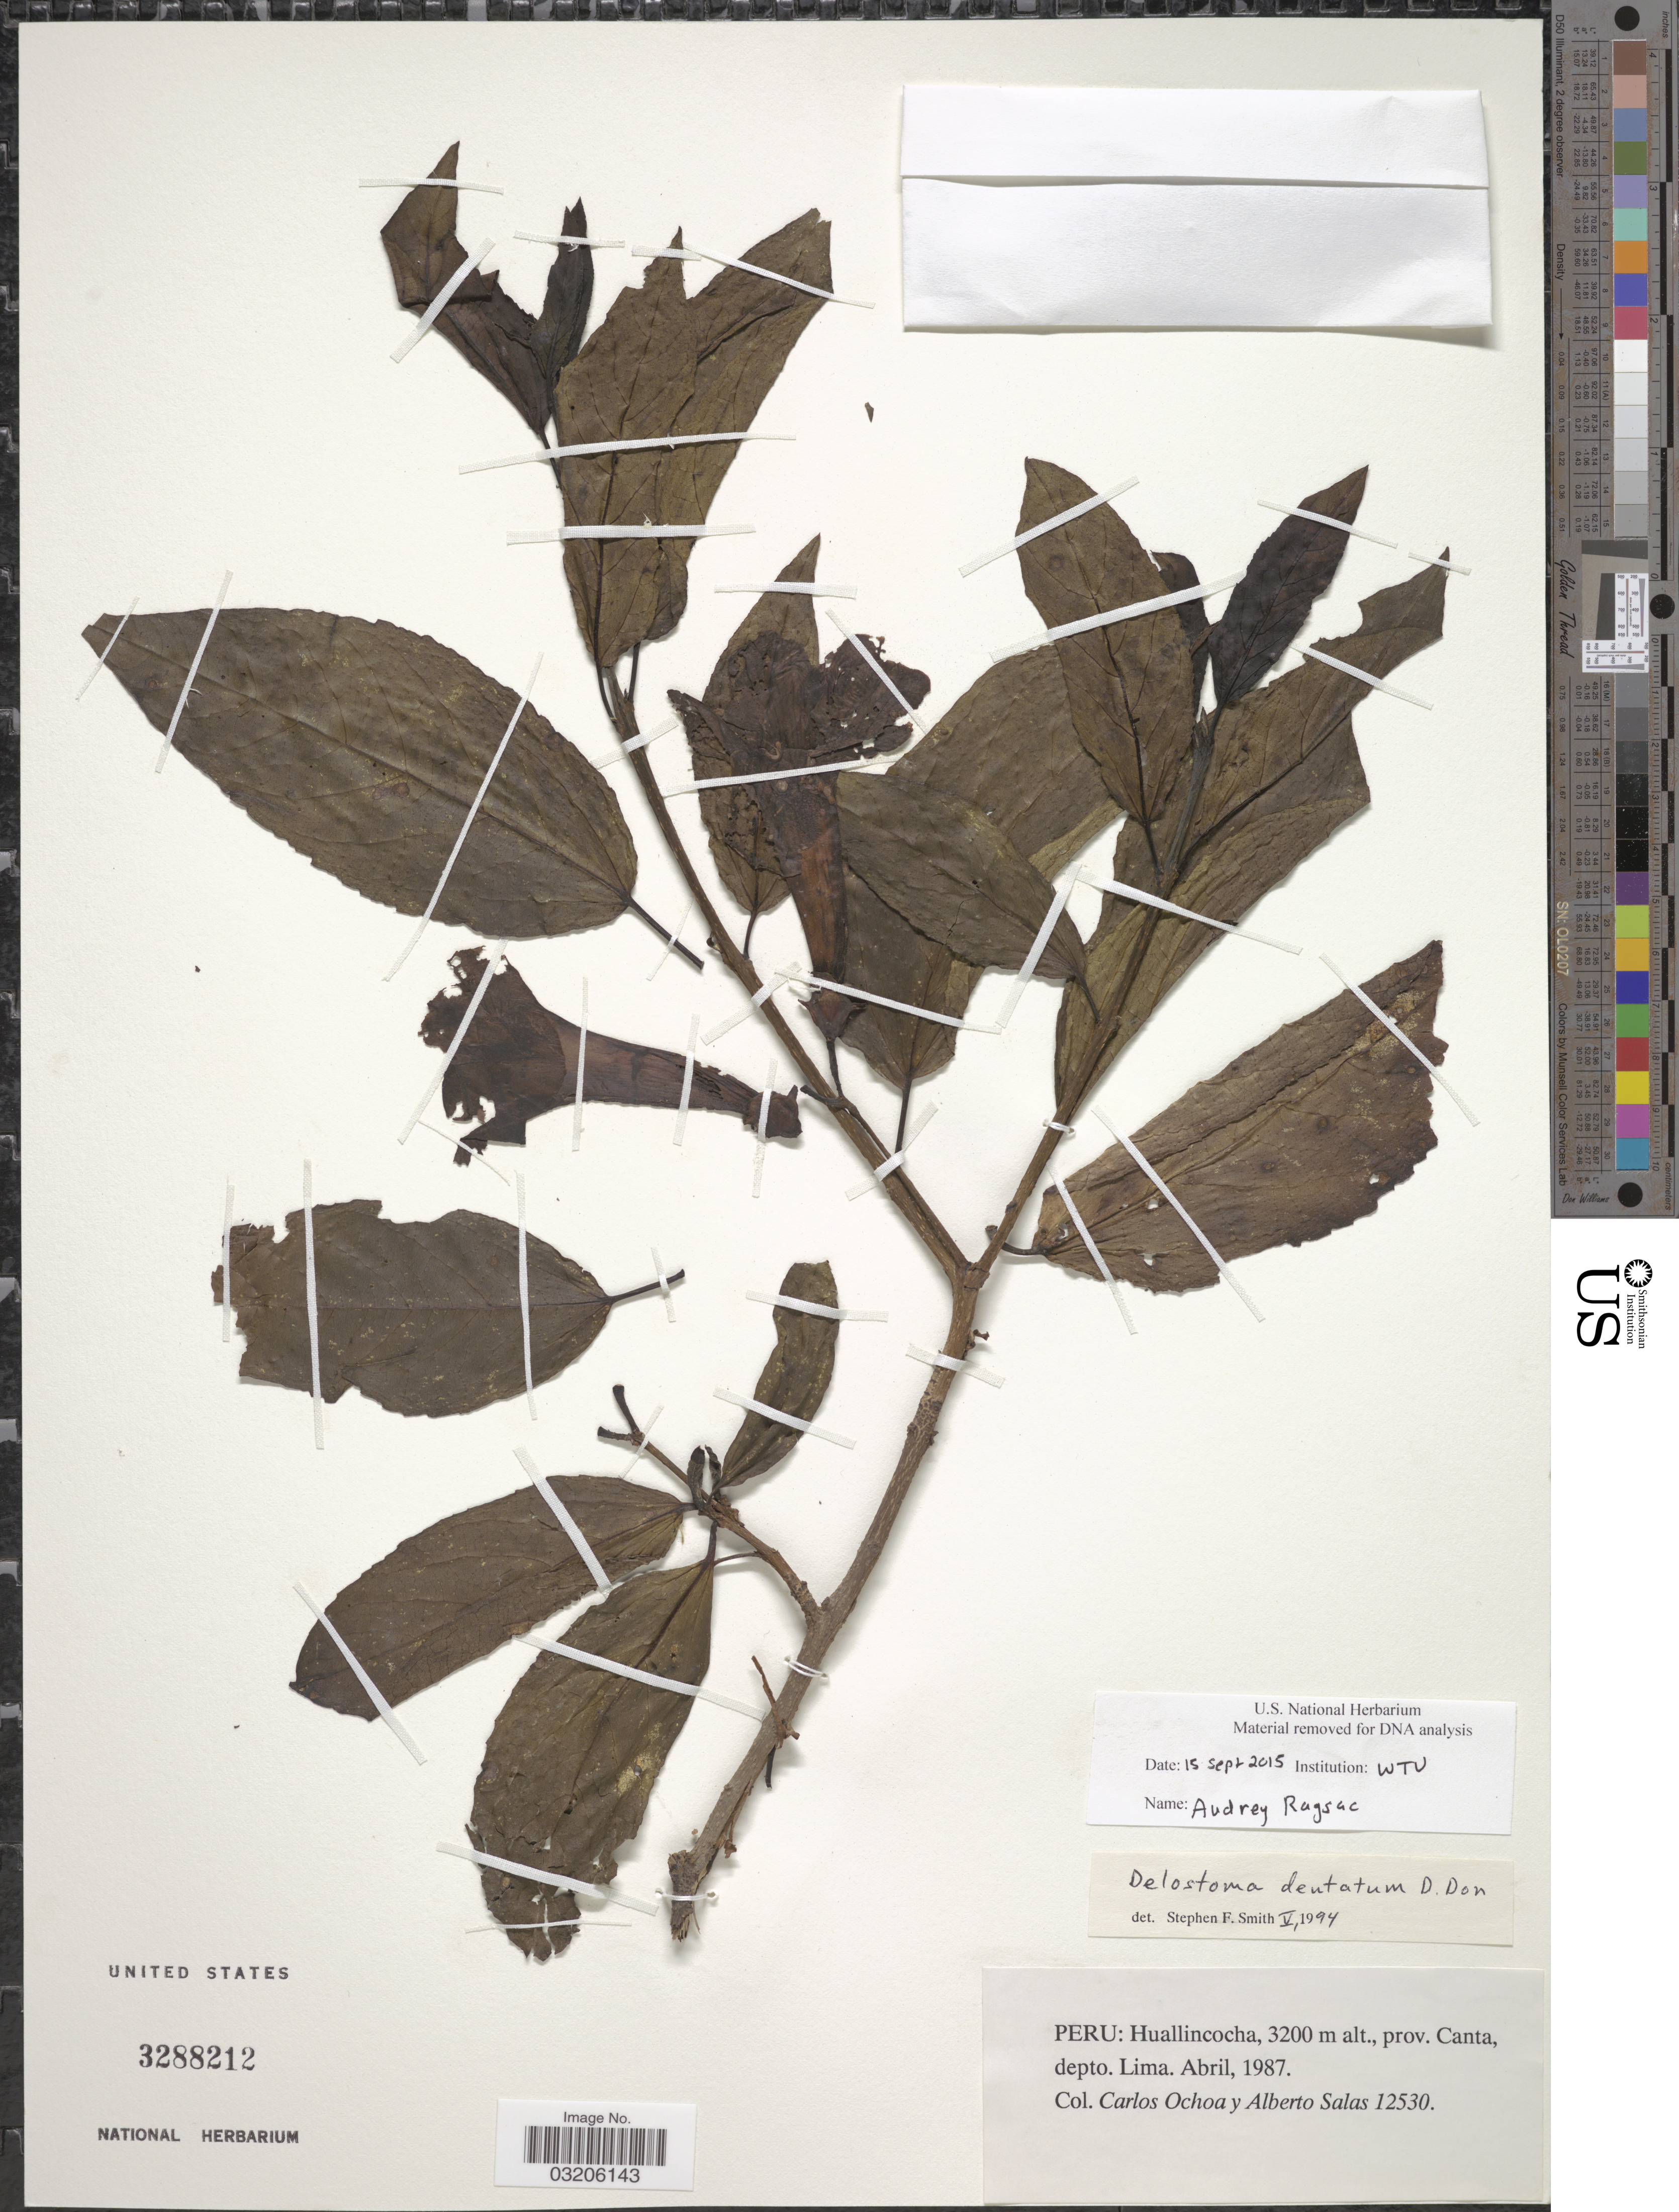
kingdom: Plantae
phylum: Tracheophyta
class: Magnoliopsida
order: Lamiales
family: Bignoniaceae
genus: Delostoma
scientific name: Delostoma dentatum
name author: D. Don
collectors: C. M. Ochoa & A. Salas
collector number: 12530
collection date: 1987-04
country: Peru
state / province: Lima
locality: Huallincocha, prov Canta, depto. Lima.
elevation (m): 3200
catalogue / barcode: US 3288212